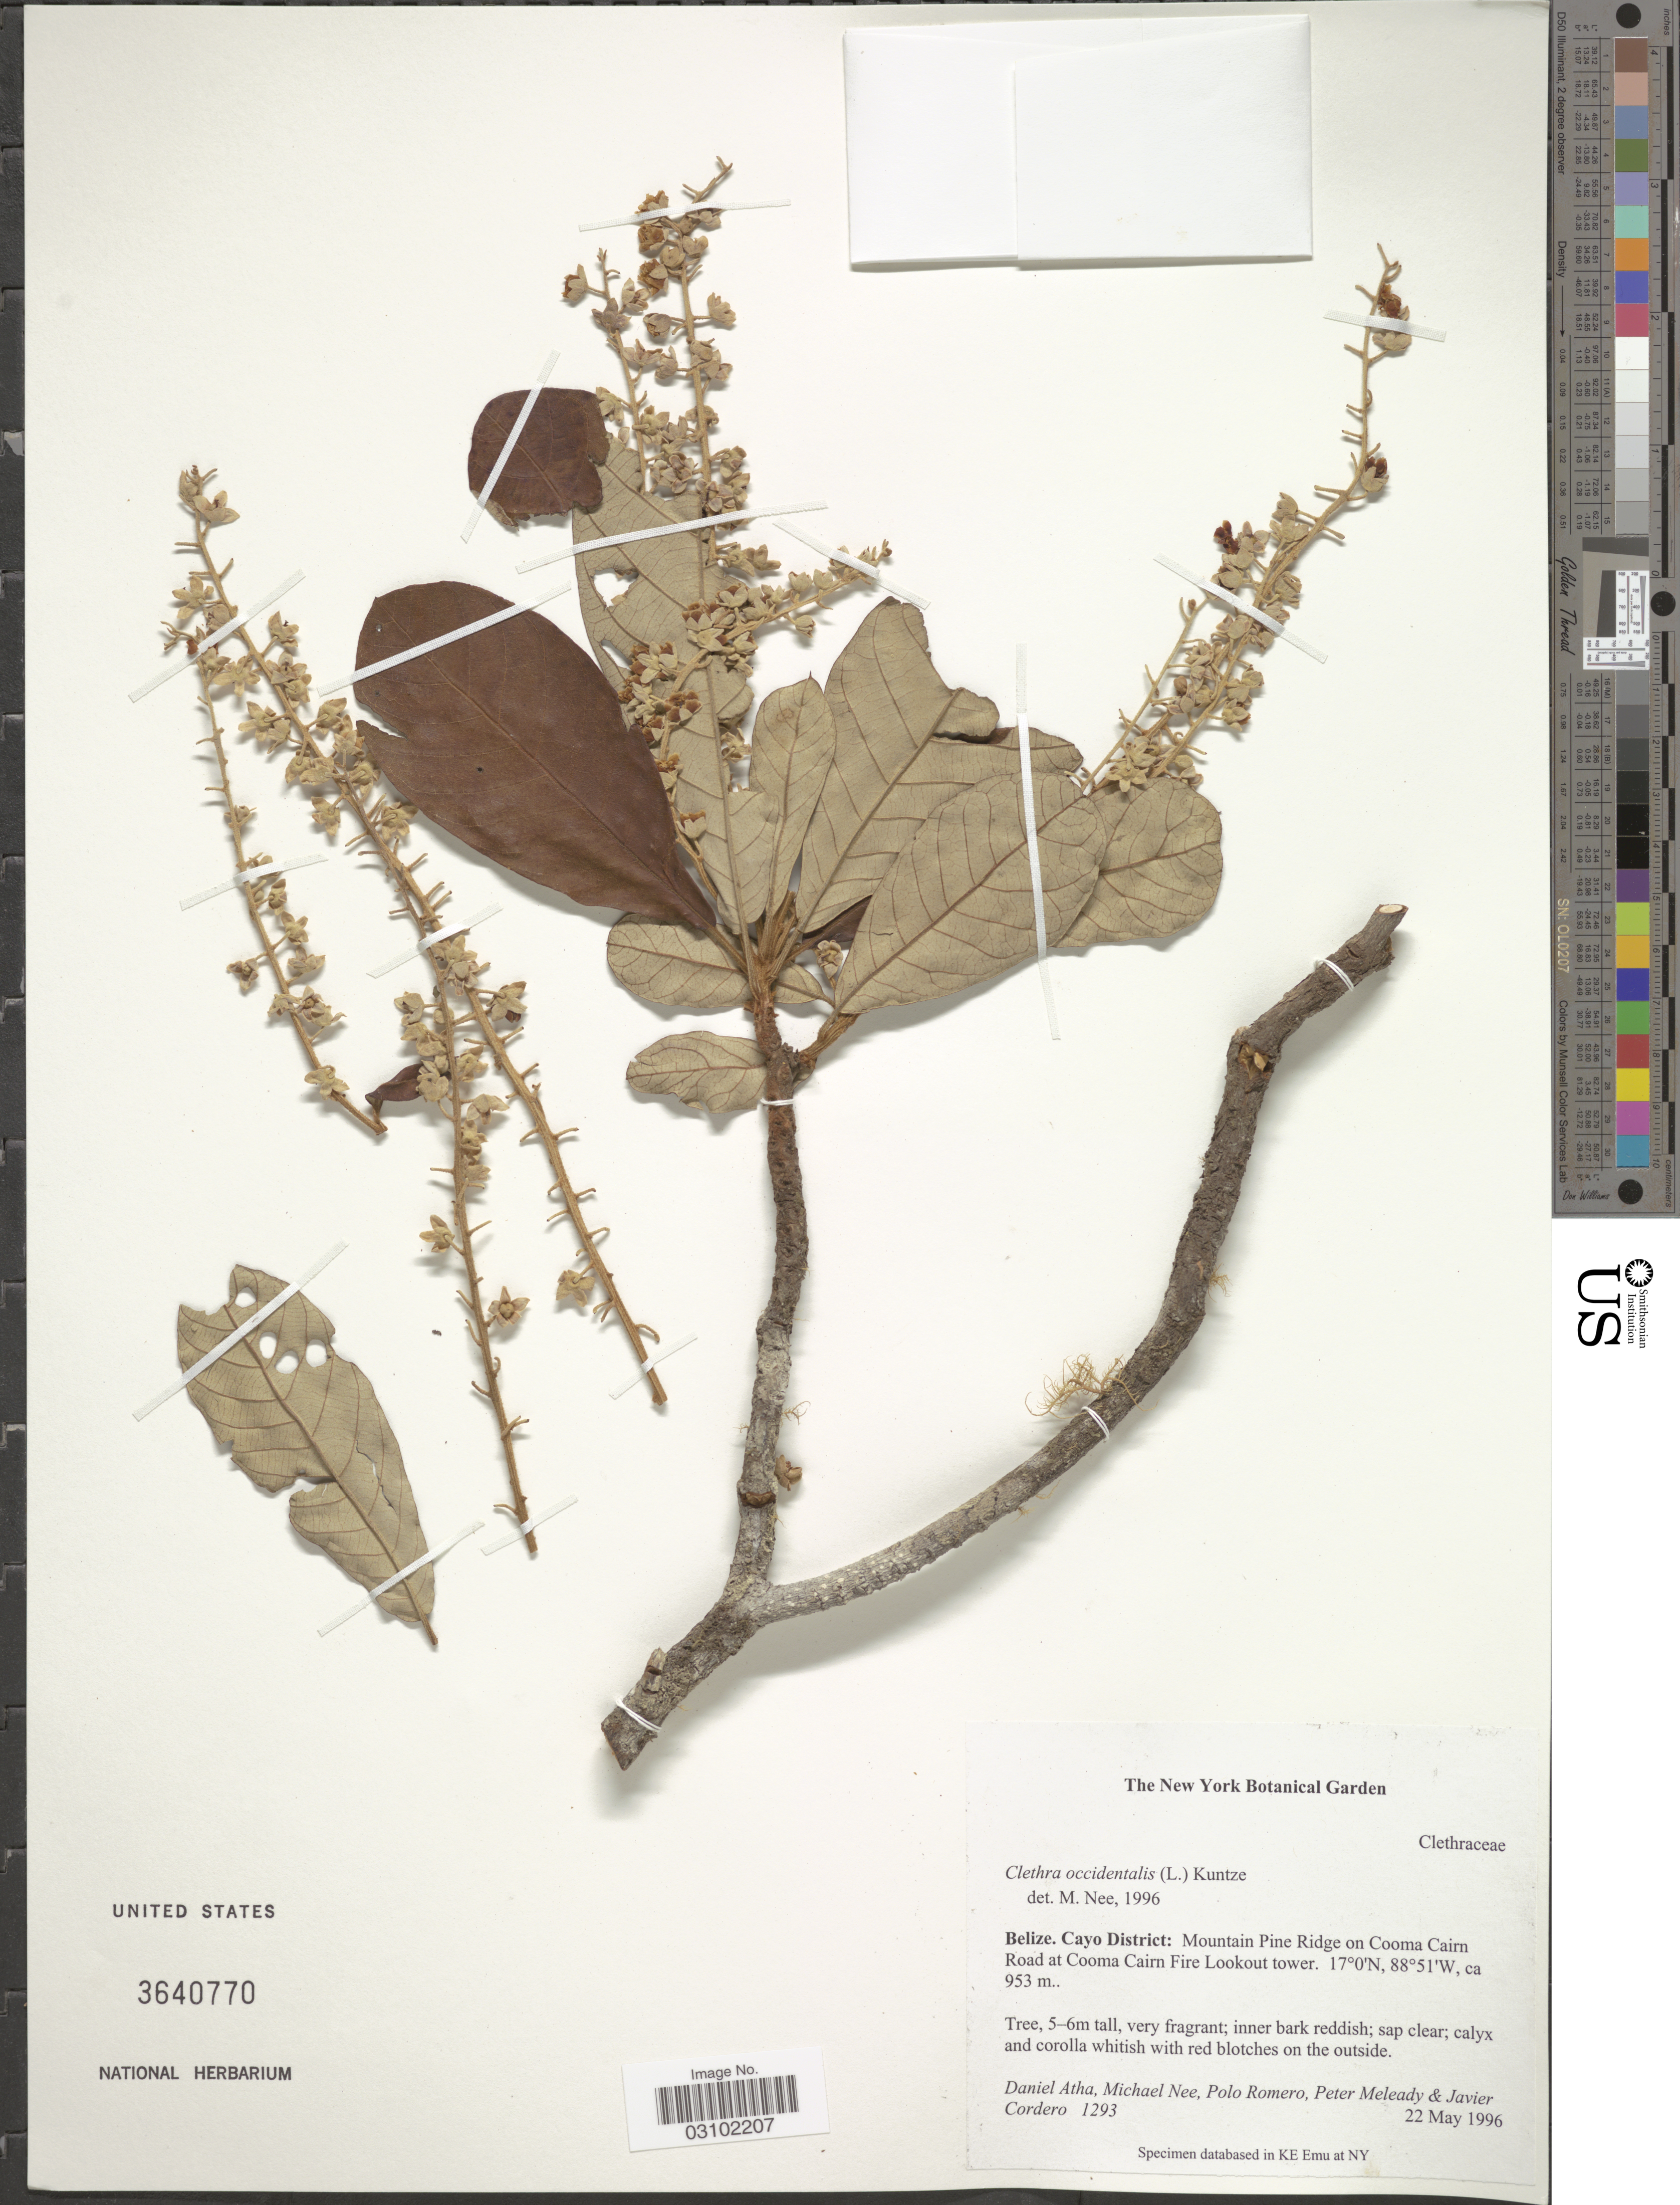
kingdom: Plantae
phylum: Tracheophyta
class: Magnoliopsida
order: Ericales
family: Clethraceae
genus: Clethra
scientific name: Clethra occidentalis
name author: (L.) Kuntze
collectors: D. Atha, M. Nee, P. Romero, P. Meleady & J. Cordero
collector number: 1293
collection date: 1996-05-22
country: Belize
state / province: Cayo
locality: Cayo District: Mountain Pine Ridge on Cooma Cairn Road at Cooma Cairn Fire Lookout tower.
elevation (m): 953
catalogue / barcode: US 3640770